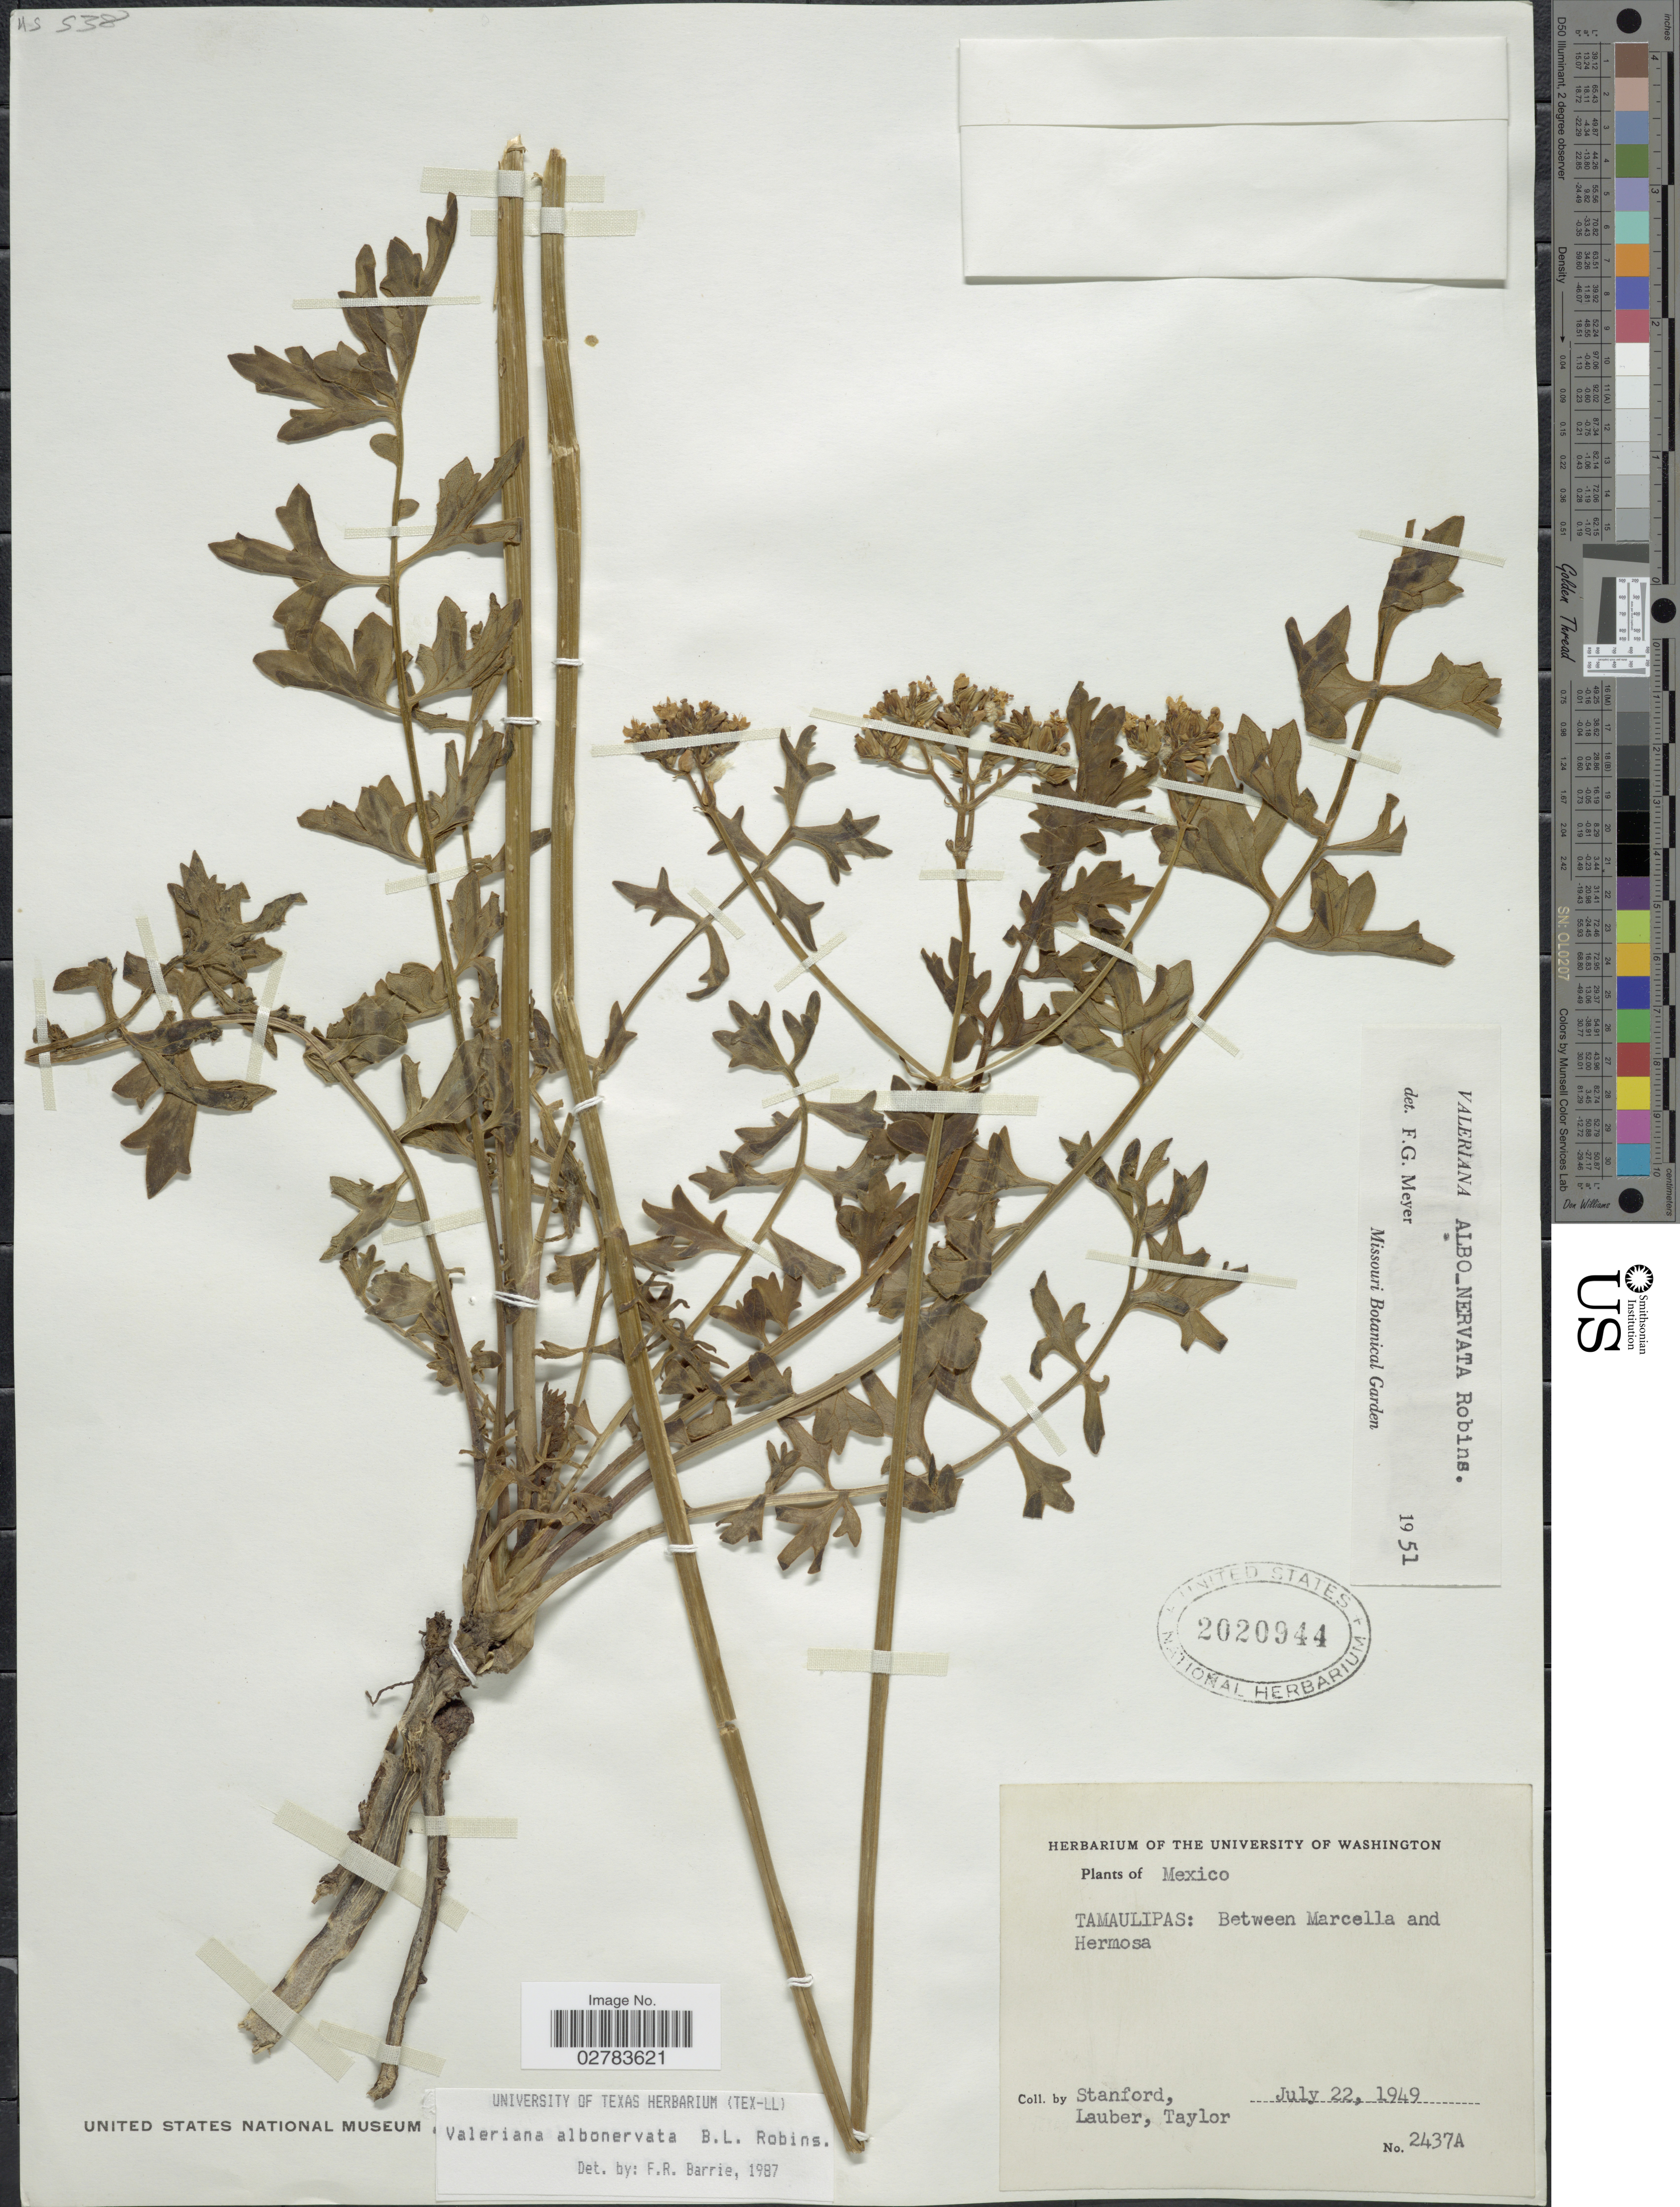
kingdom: Plantae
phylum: Tracheophyta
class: Magnoliopsida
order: Dipsacales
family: Caprifoliaceae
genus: Valeriana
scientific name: Valeriana albonervata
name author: B.L. Rob.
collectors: -. Stanford, Lauber, -- & -- Taylor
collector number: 2437A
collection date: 1949-07-22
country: Mexico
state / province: Tamaulipas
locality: Between Marcella and Hermosa.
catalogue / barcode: US 2020944